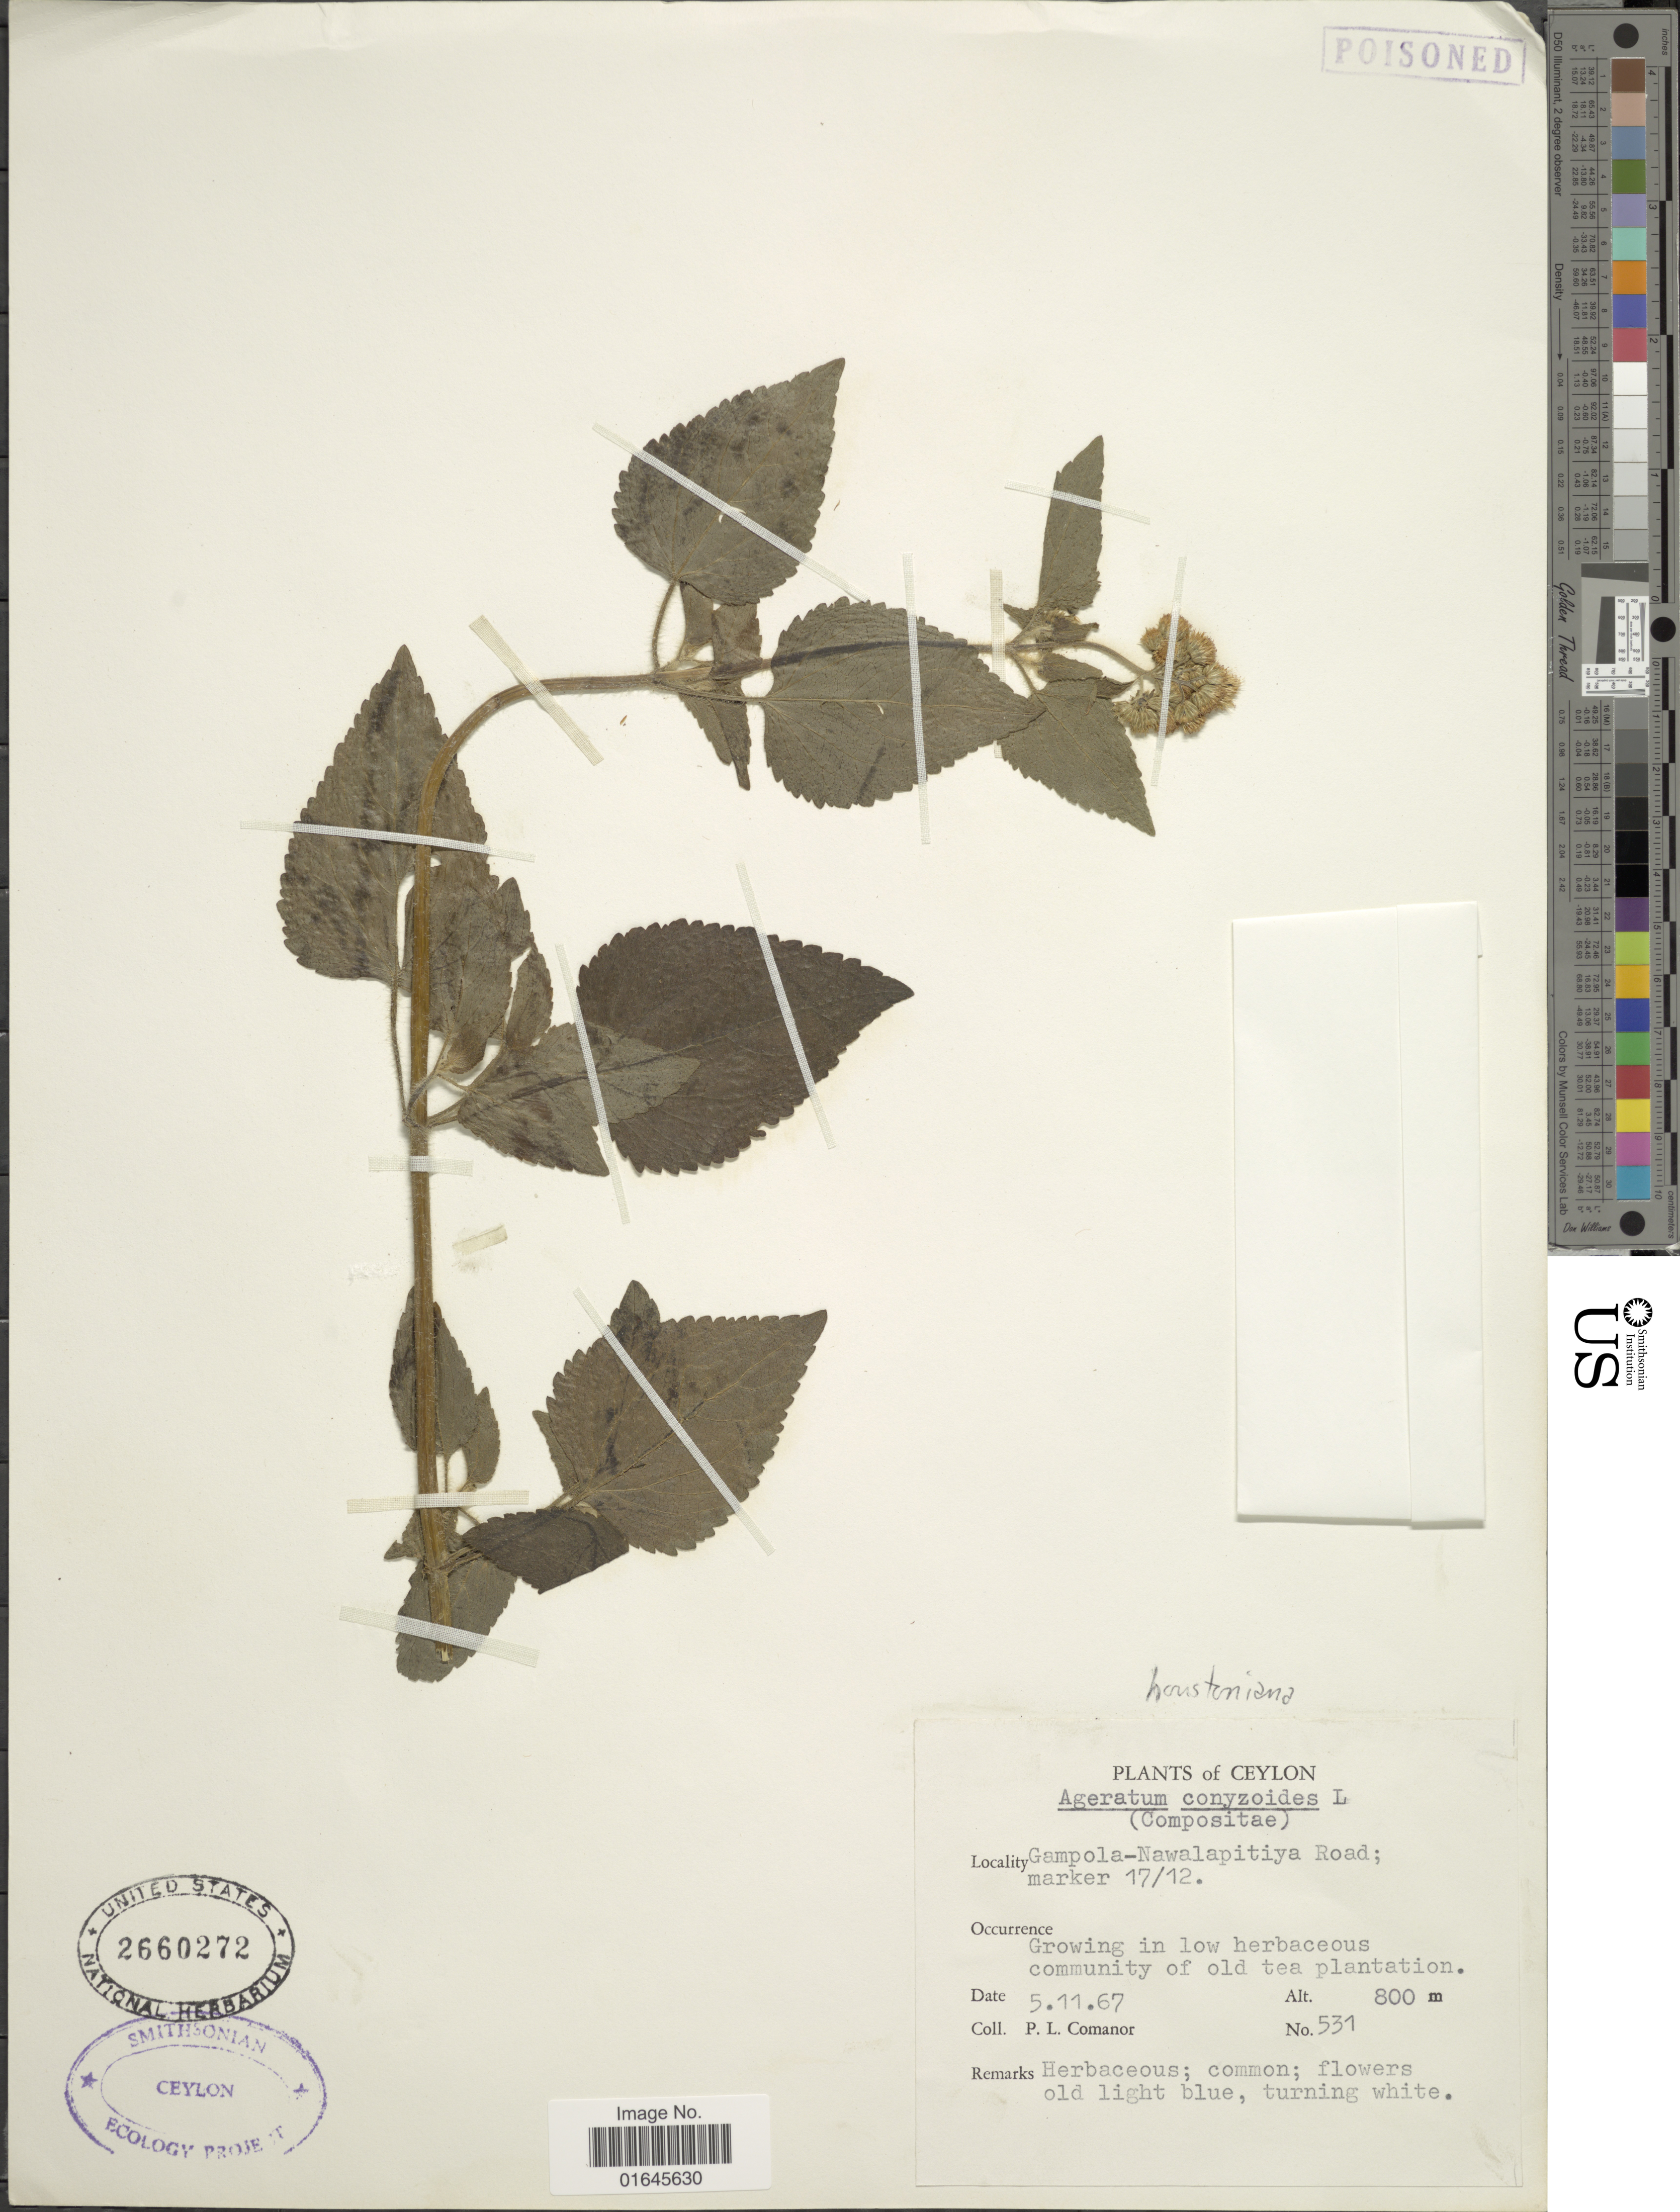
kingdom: Plantae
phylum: Tracheophyta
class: Magnoliopsida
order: Asterales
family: Asteraceae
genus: Ageratum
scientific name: Ageratum houstonianum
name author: Mill.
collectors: P. Comanor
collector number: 531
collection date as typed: Transcribed d/m/y: 5/11/67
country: Sri Lanka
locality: Ceylon, Gampola - Nawalapitiya Road; marker 17/12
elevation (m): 800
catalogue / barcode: US 2660272